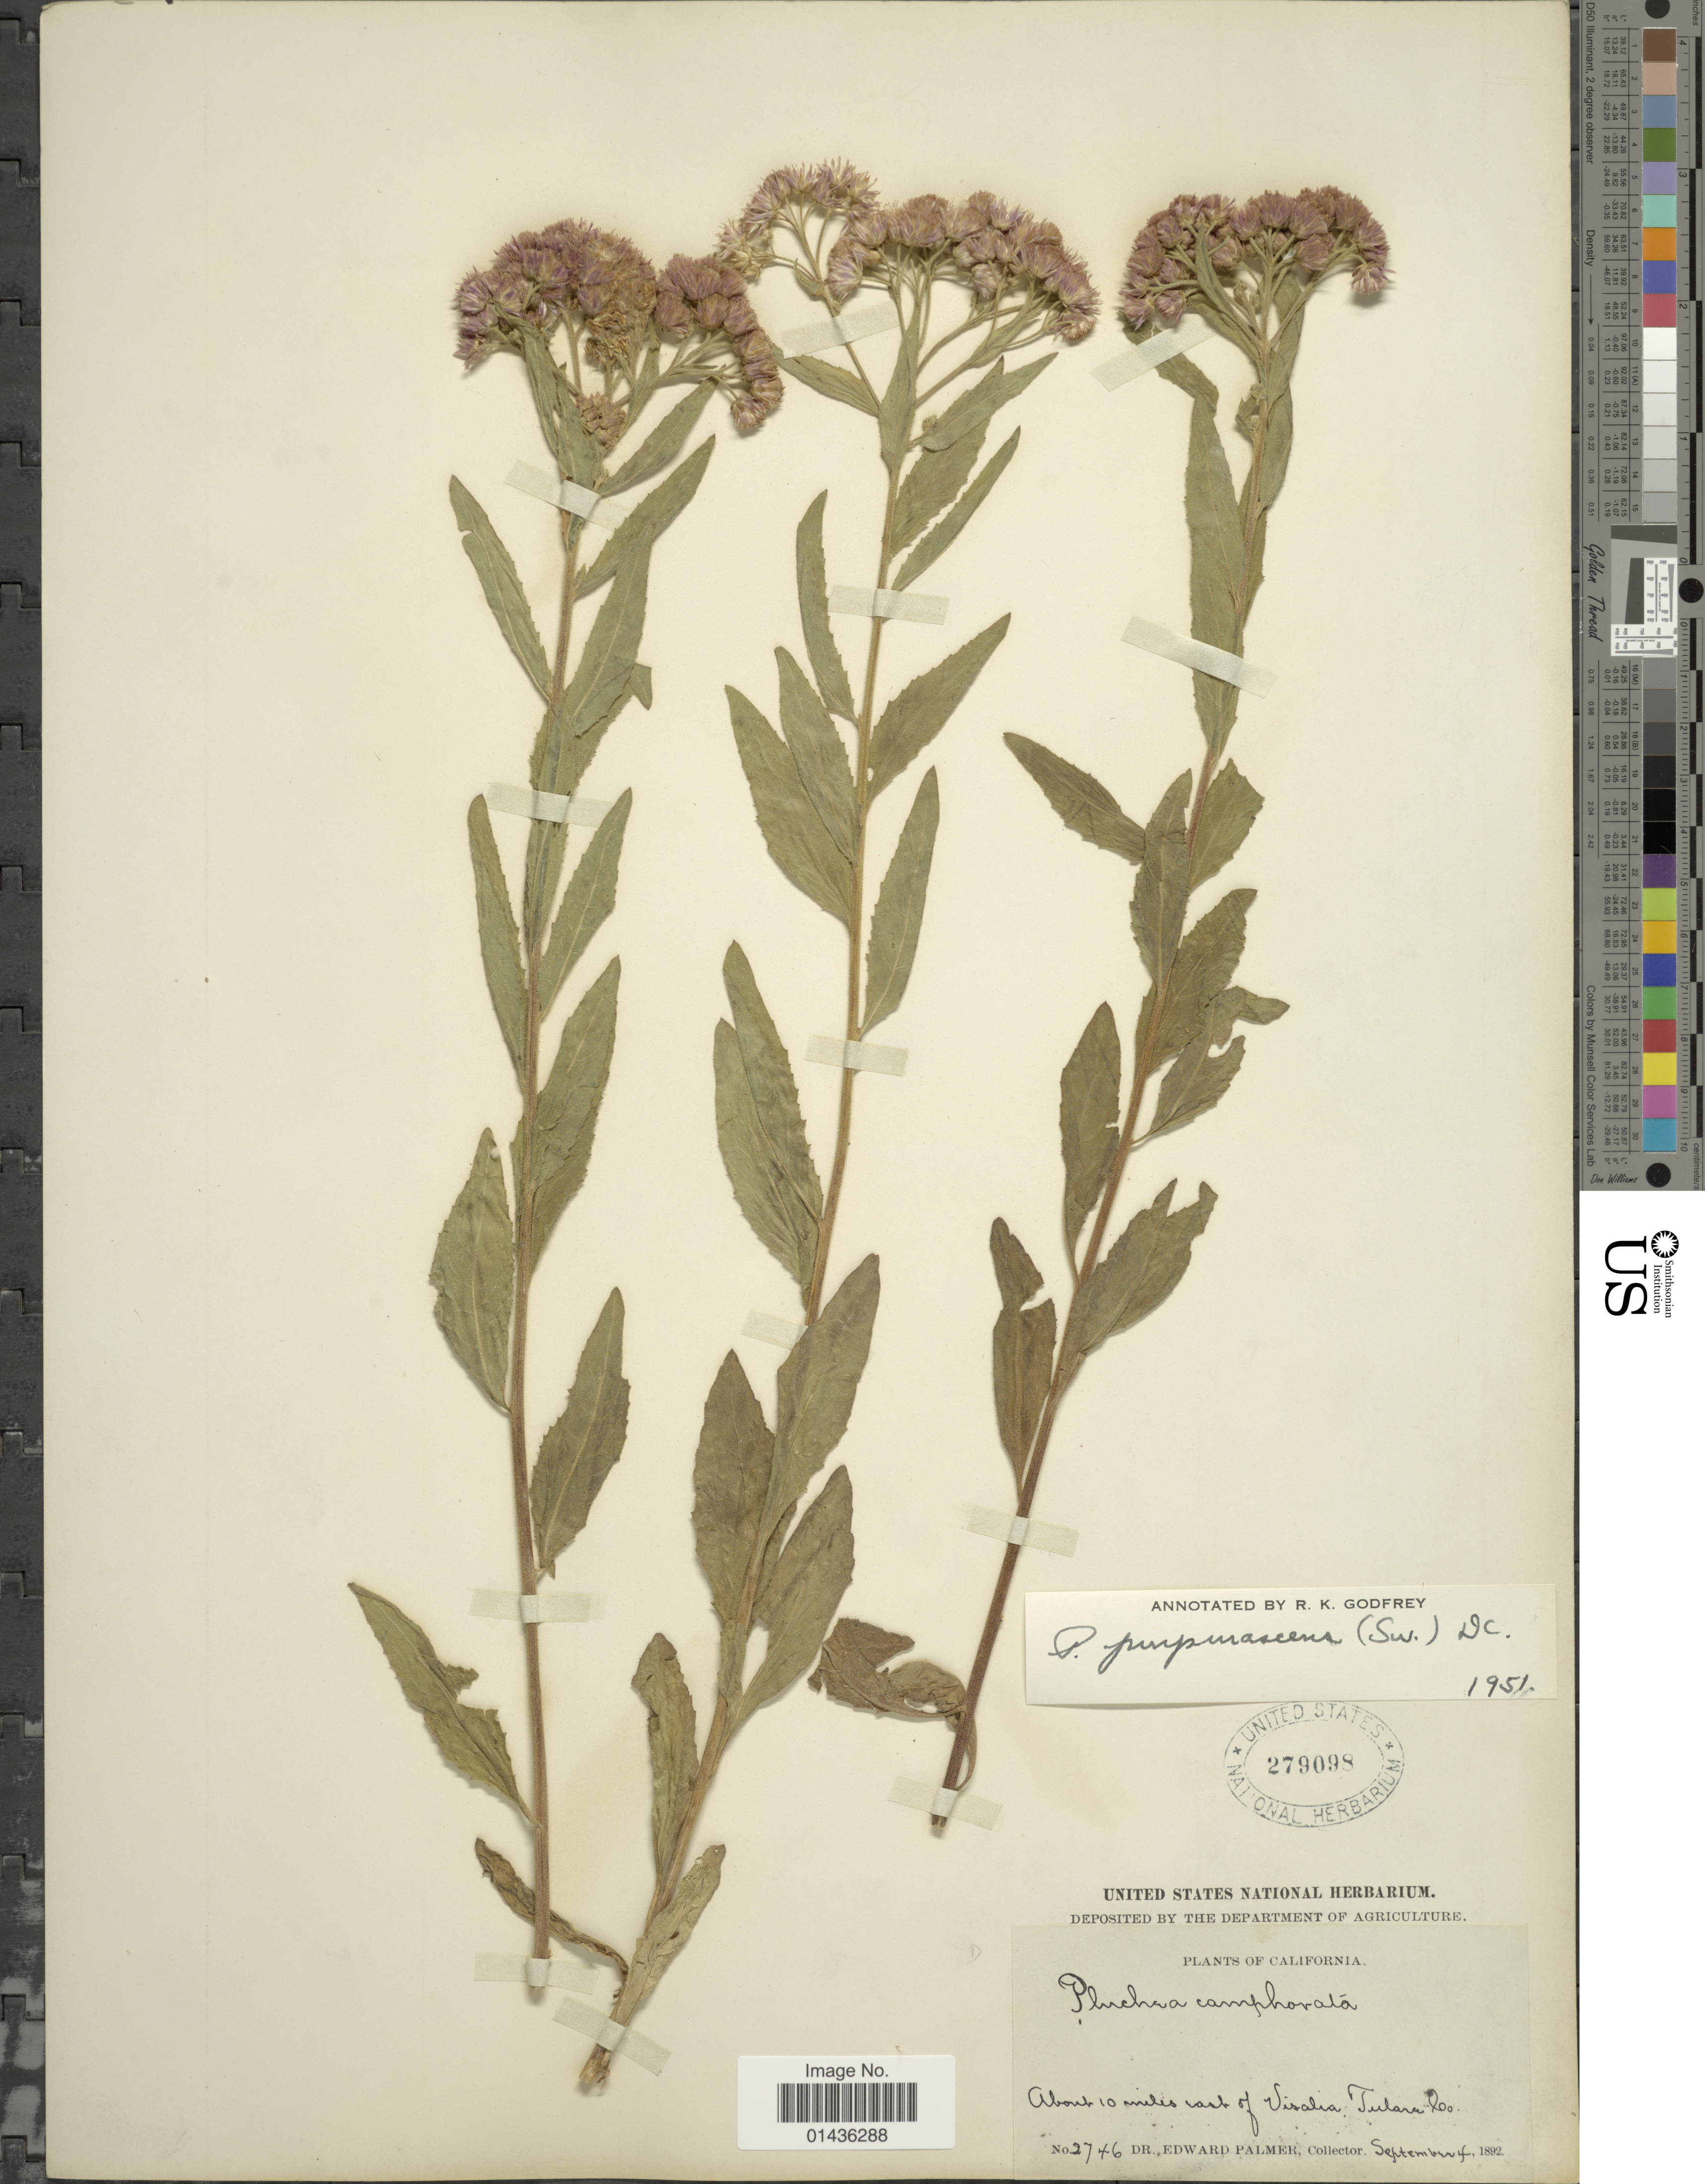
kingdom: Plantae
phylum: Tracheophyta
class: Magnoliopsida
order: Asterales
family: Asteraceae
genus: Pluchea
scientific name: Pluchea odorata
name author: (L.) Cass.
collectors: E. Palmer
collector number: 2746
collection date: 1892-09-04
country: United States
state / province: California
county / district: Tulare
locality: About 10 miles east of Visalia Tulare Co.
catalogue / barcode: US 279098